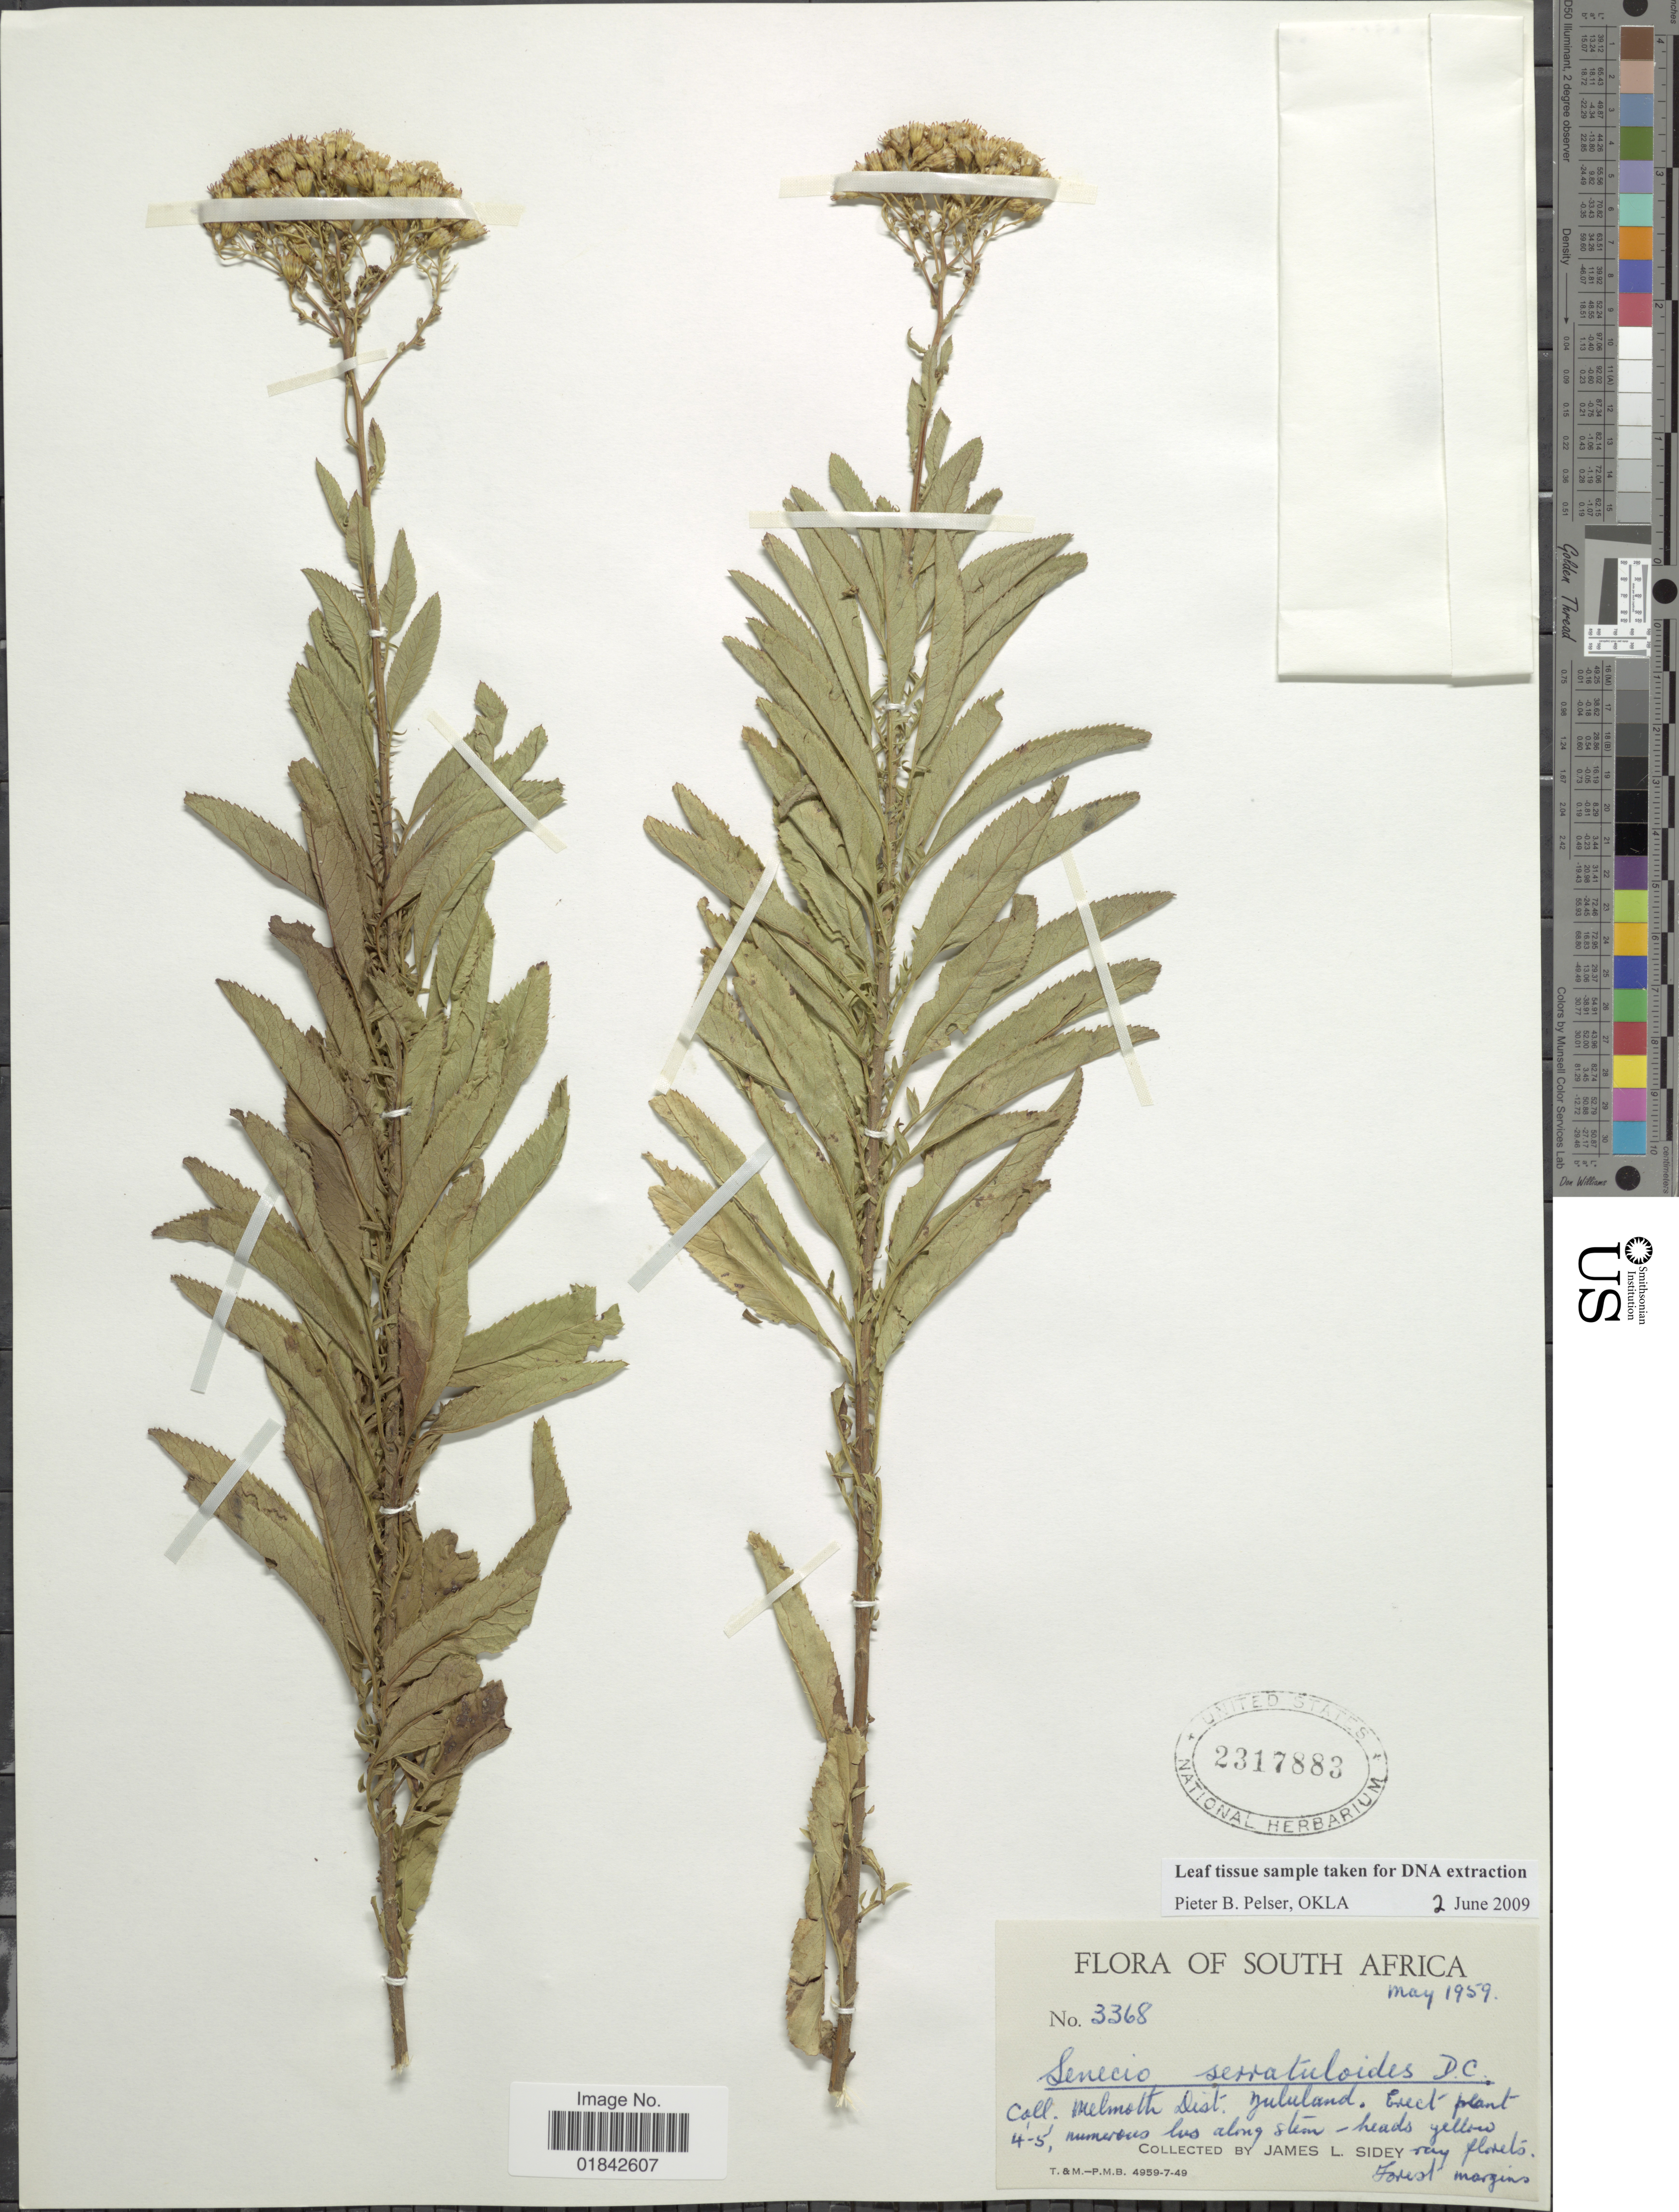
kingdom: Plantae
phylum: Tracheophyta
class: Magnoliopsida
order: Asterales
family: Asteraceae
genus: Senecio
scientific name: Senecio serratuloides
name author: DC.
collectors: J. L. Sidey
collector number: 3368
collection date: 1959-05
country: South Africa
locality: Melmoth Dist. Zululand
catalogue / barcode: US 2317883